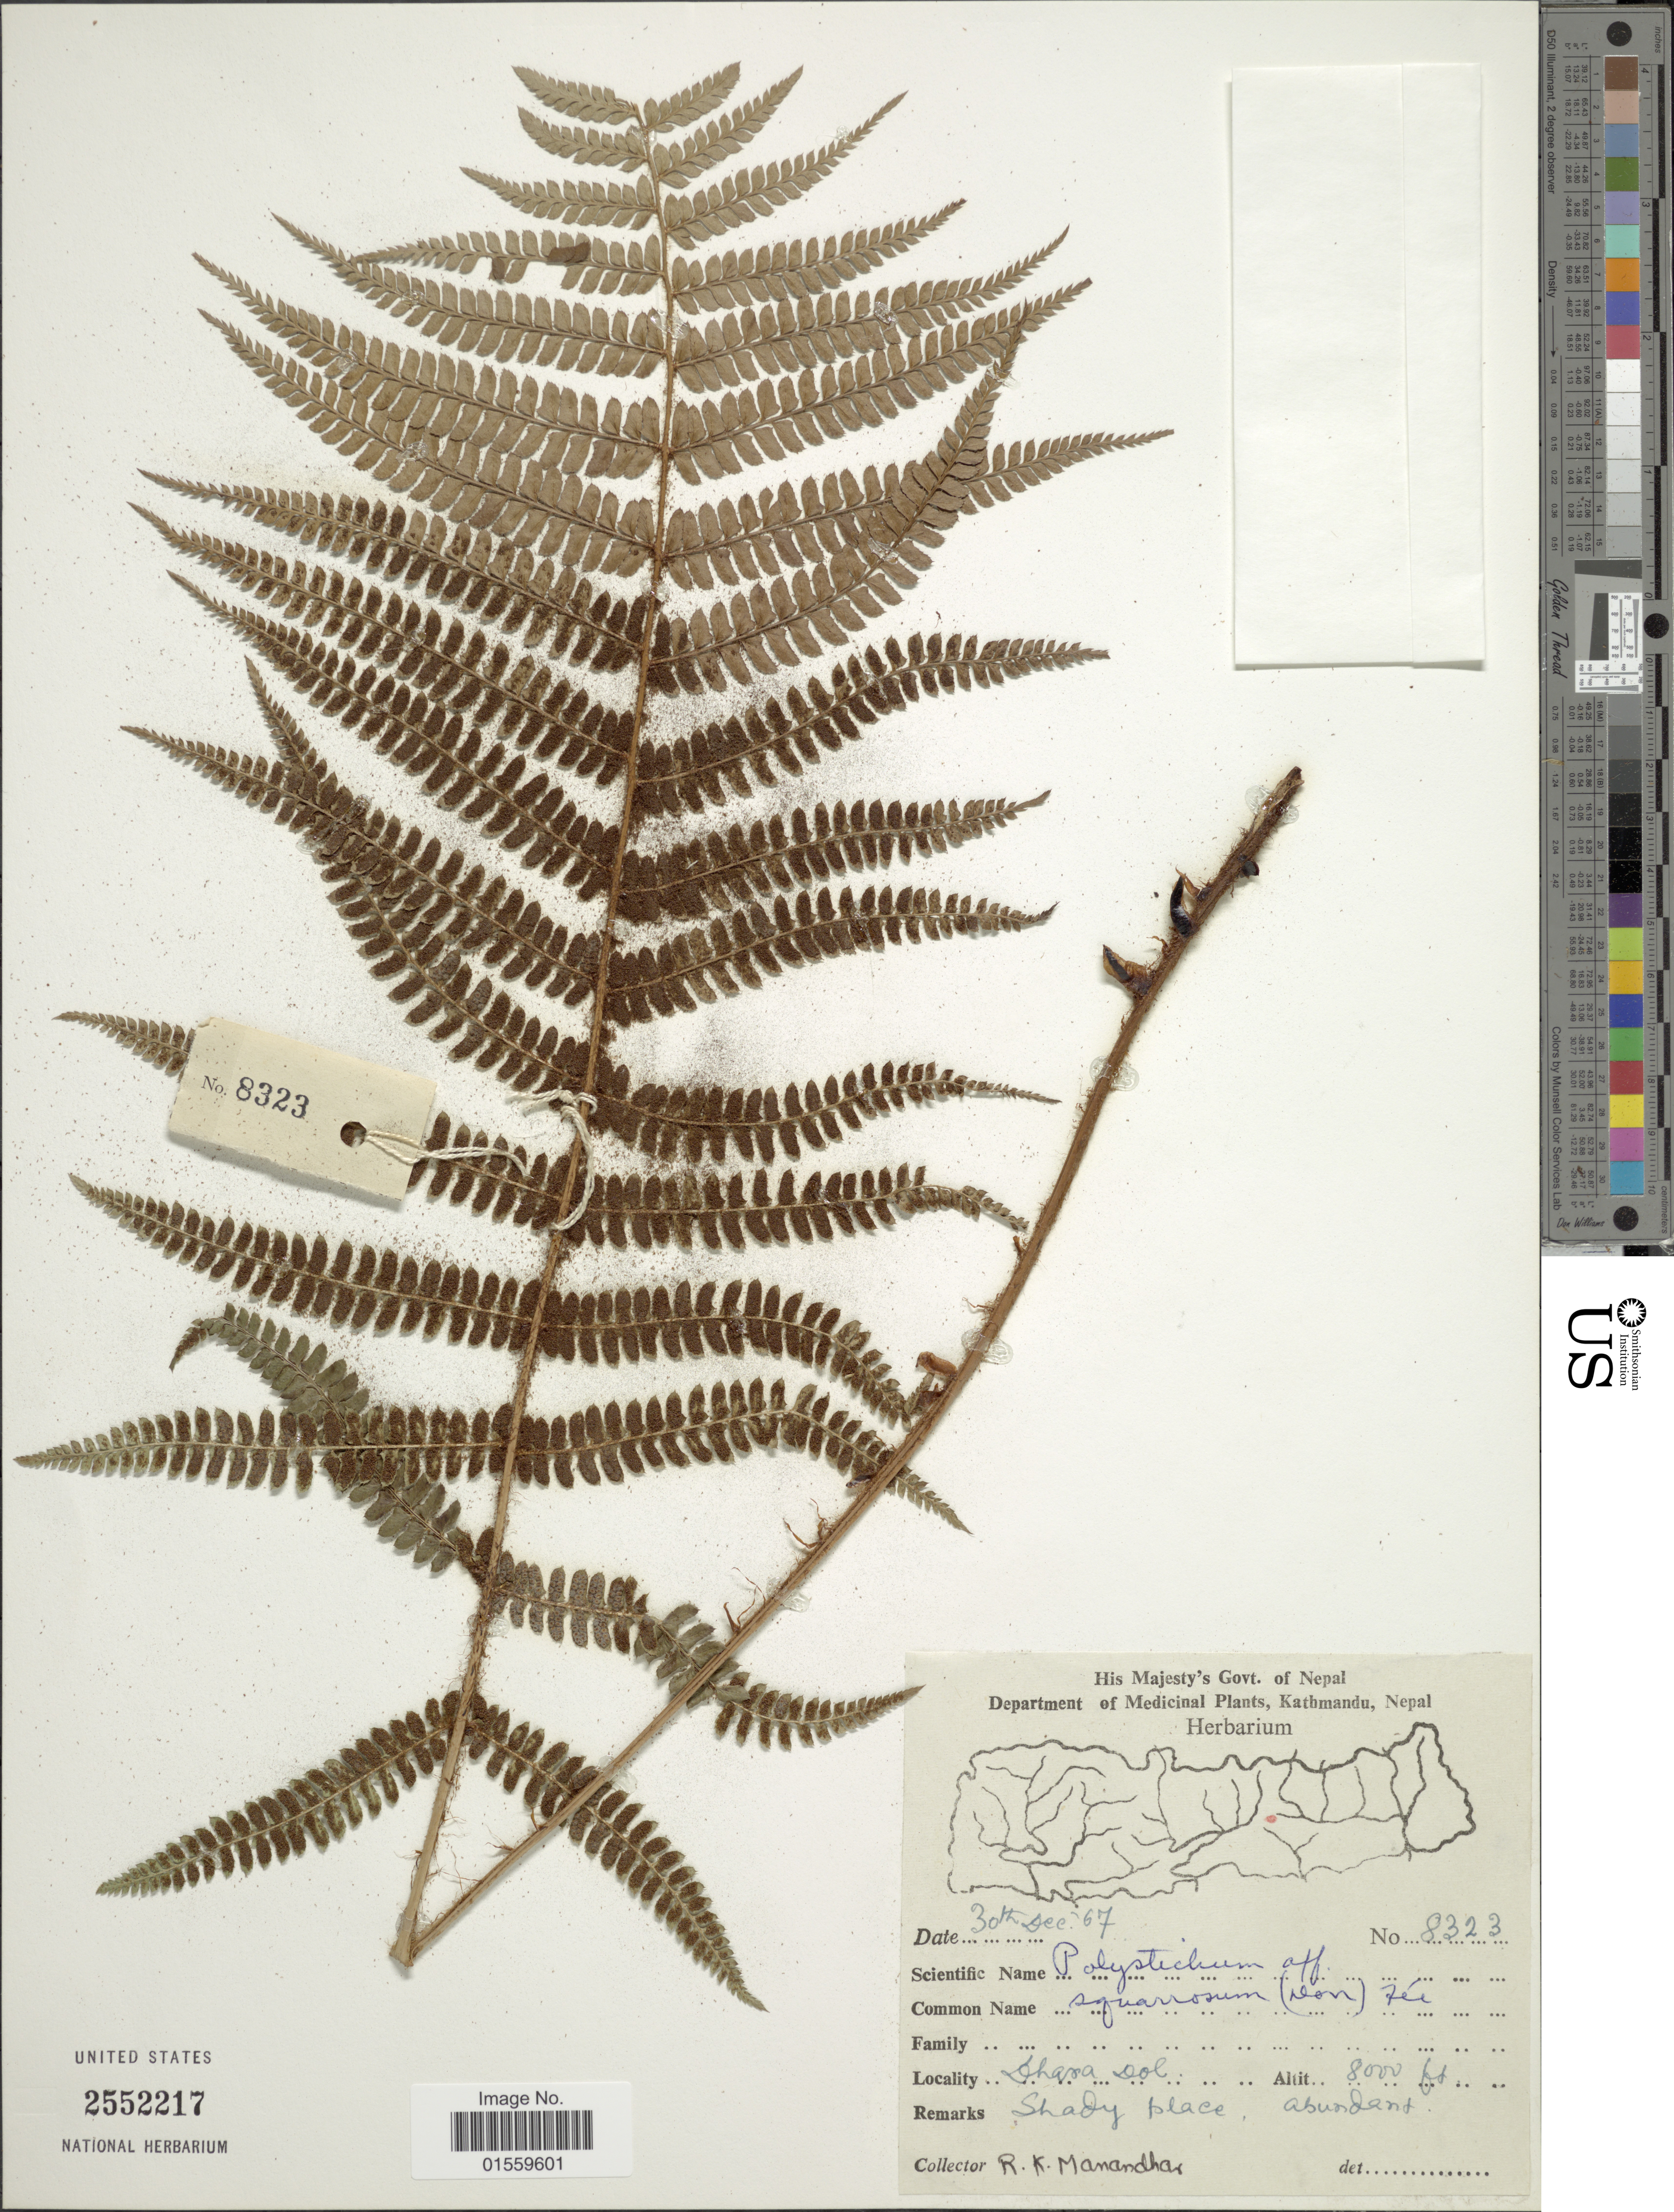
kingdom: Plantae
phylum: Tracheophyta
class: Polypodiopsida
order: Polypodiales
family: Dryopteridaceae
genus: Polystichum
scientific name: Polystichum squarrosum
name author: (D. Don) Fée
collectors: R. Manandhar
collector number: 8323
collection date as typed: Transcribed d/m/y: 30/12/67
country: China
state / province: Qinghai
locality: Dhara Dol. [interpreted]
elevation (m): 2438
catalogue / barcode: US 2552217